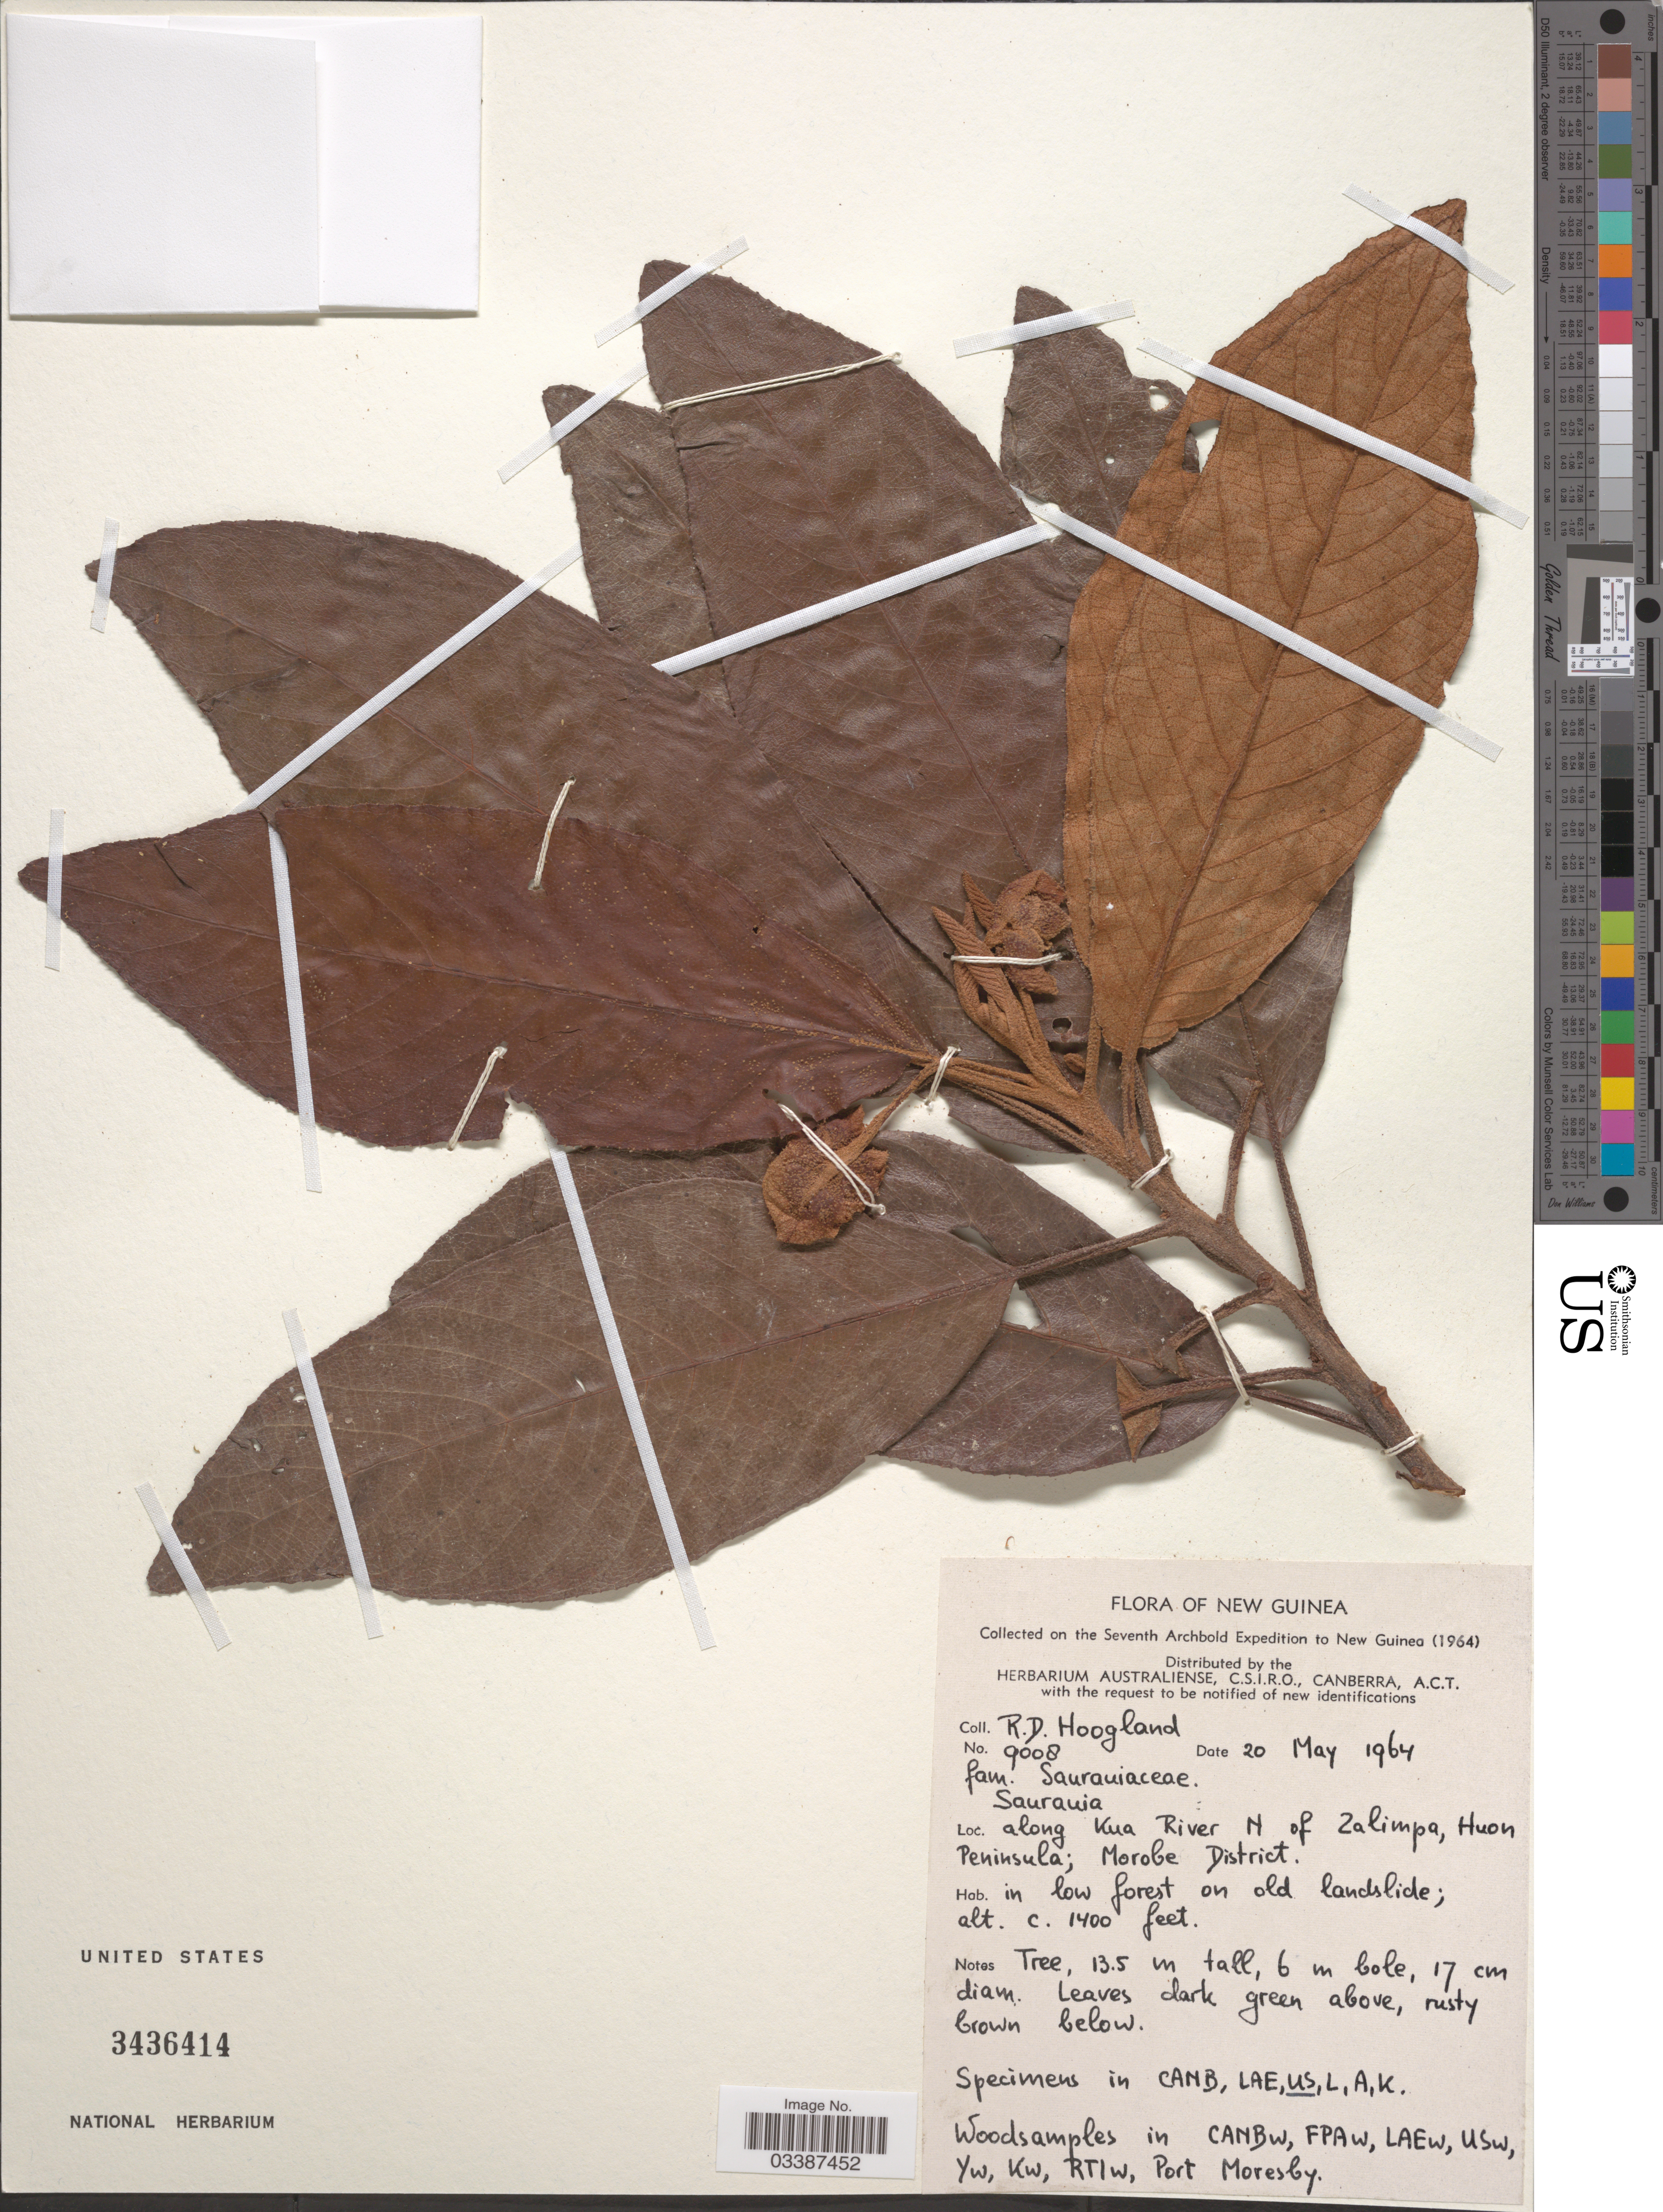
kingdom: Plantae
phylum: Tracheophyta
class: Magnoliopsida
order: Ericales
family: Actinidiaceae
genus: Saurauia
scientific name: Saurauia sp.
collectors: R. D. Hoogland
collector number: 9008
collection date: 1964-05-20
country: Papua New Guinea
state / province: Morobe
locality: New Guinea. Along Kua River N of Zalimpa, Huon Peninsula; Morobe District.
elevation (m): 427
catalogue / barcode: US 3436414